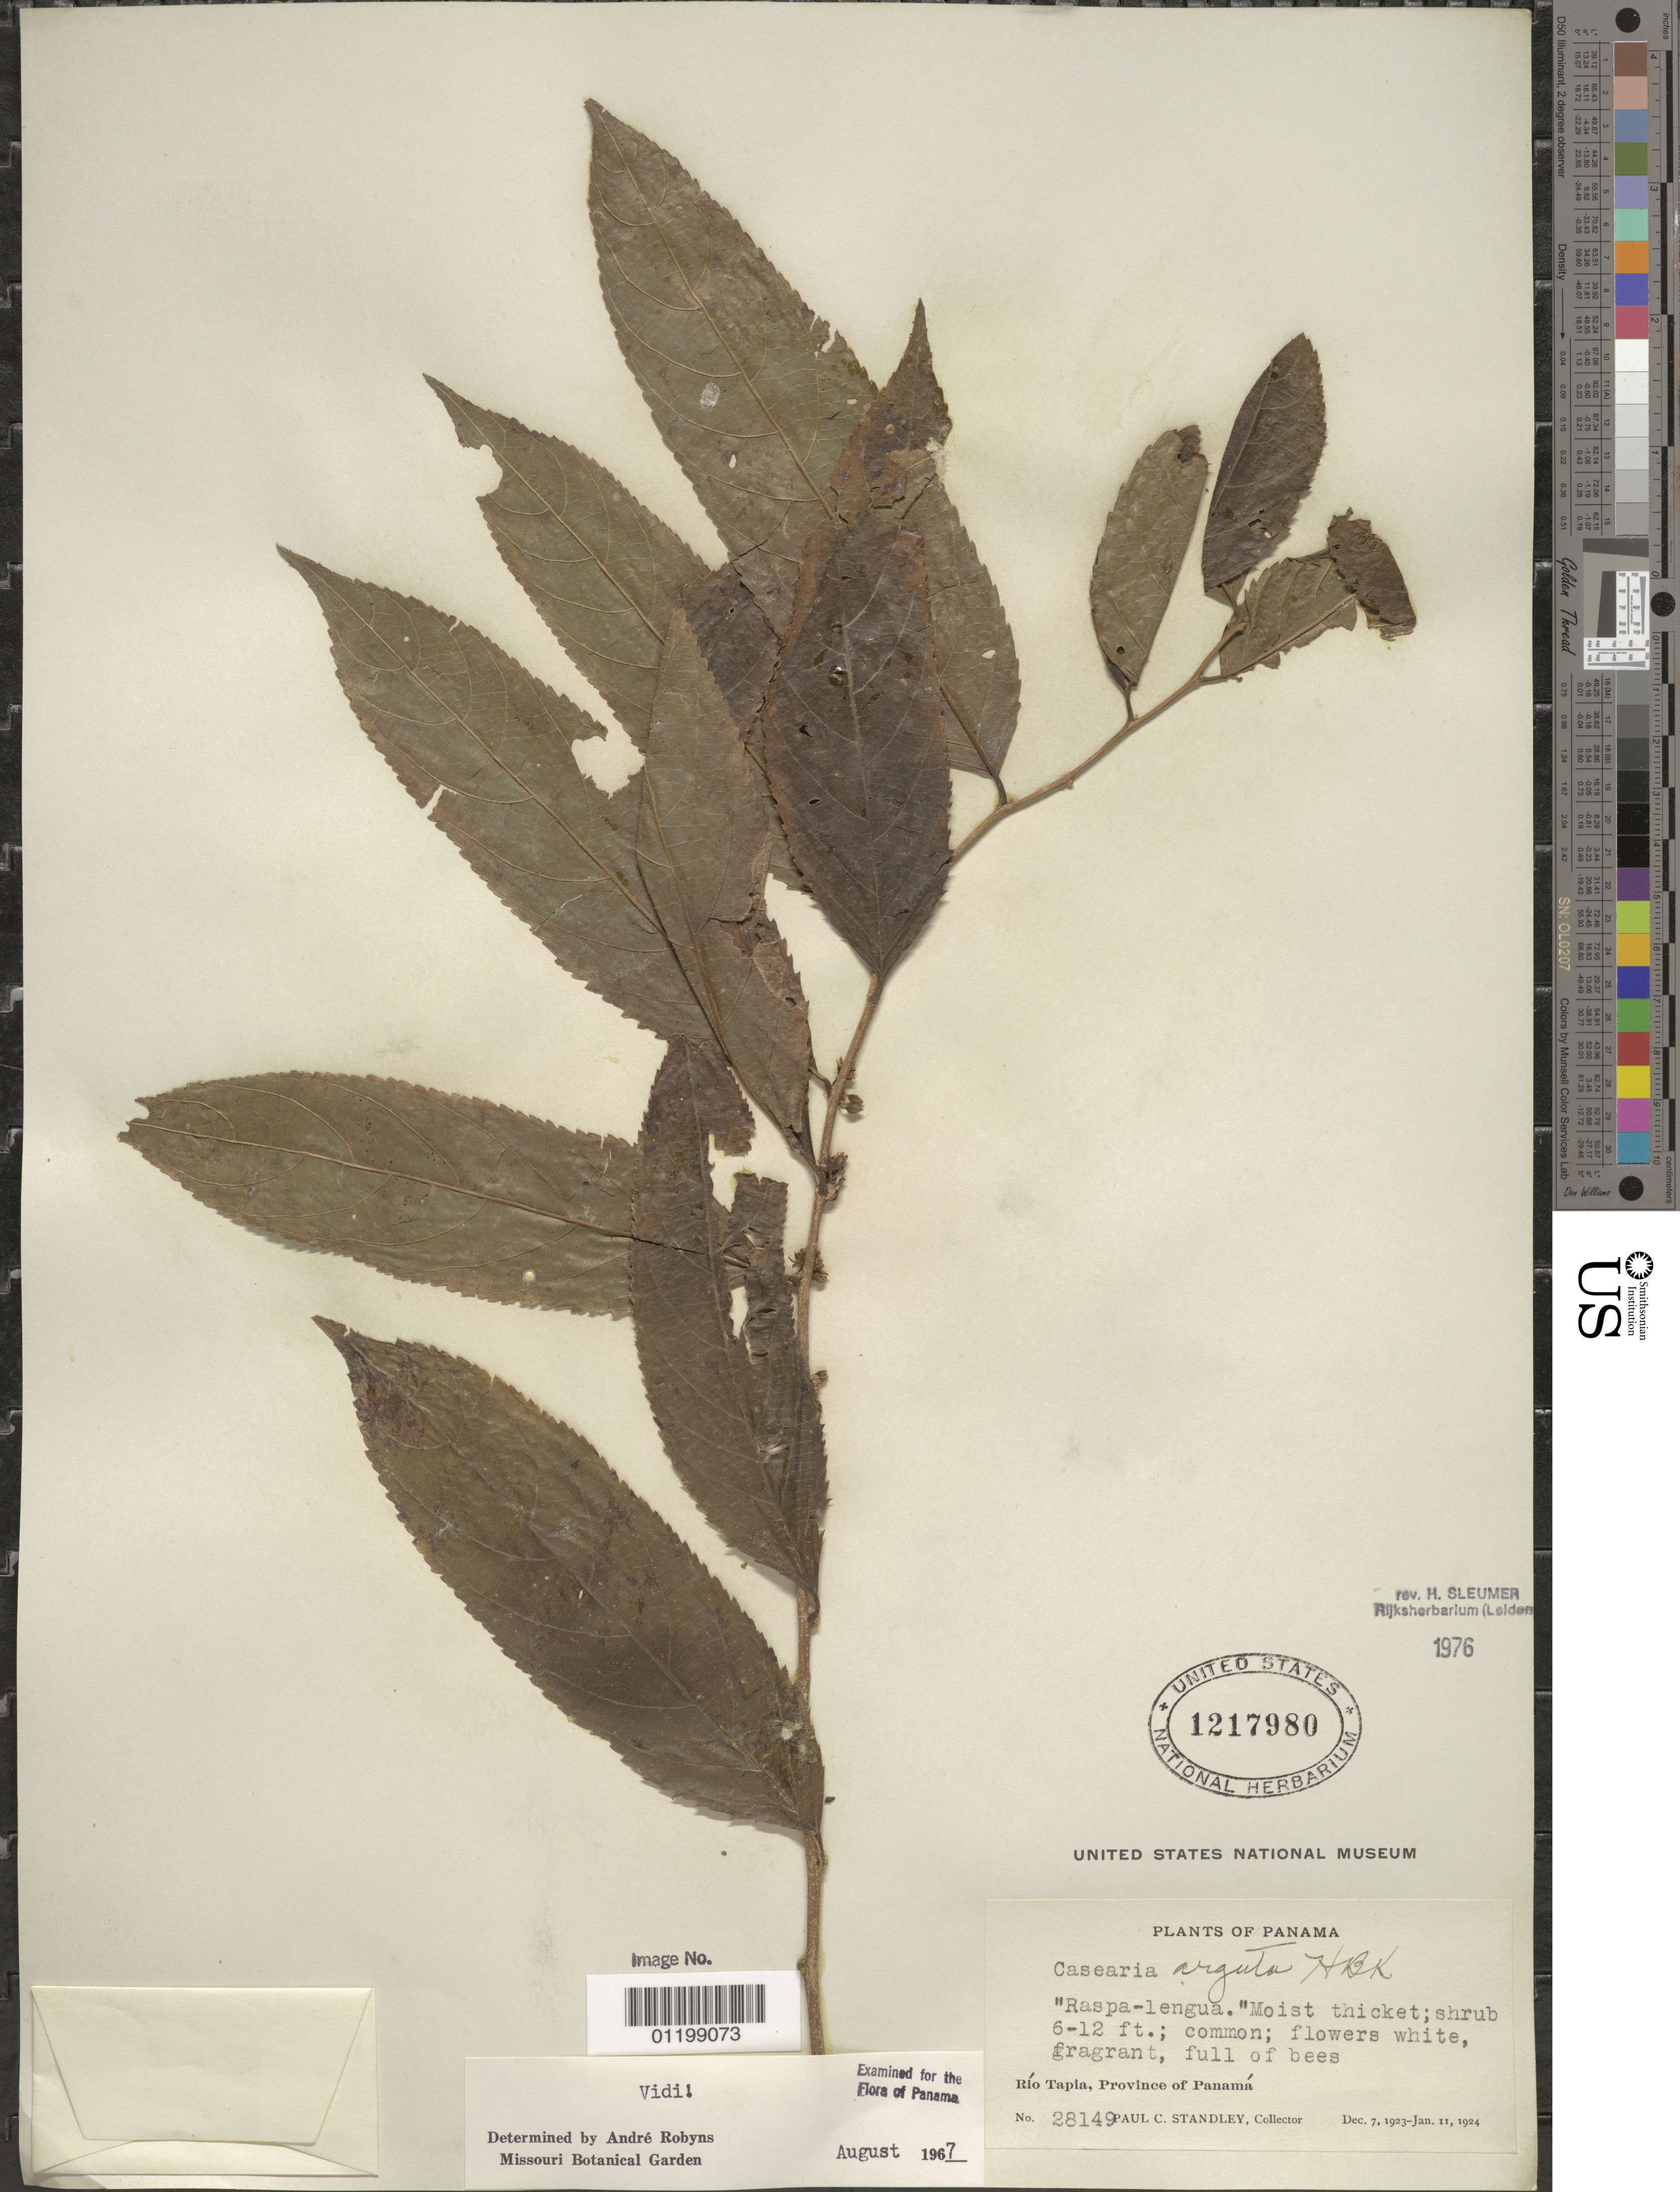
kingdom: Plantae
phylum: Tracheophyta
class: Magnoliopsida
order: Malpighiales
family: Salicaceae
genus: Casearia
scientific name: Casearia arguta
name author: Kunth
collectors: P. C. Standley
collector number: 28149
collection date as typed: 07 Dec 1923 to 11 Jan 1924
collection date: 1923-12-07/1924-01-11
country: Panama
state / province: Panamá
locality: Rio Tapia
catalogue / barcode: US 1217980